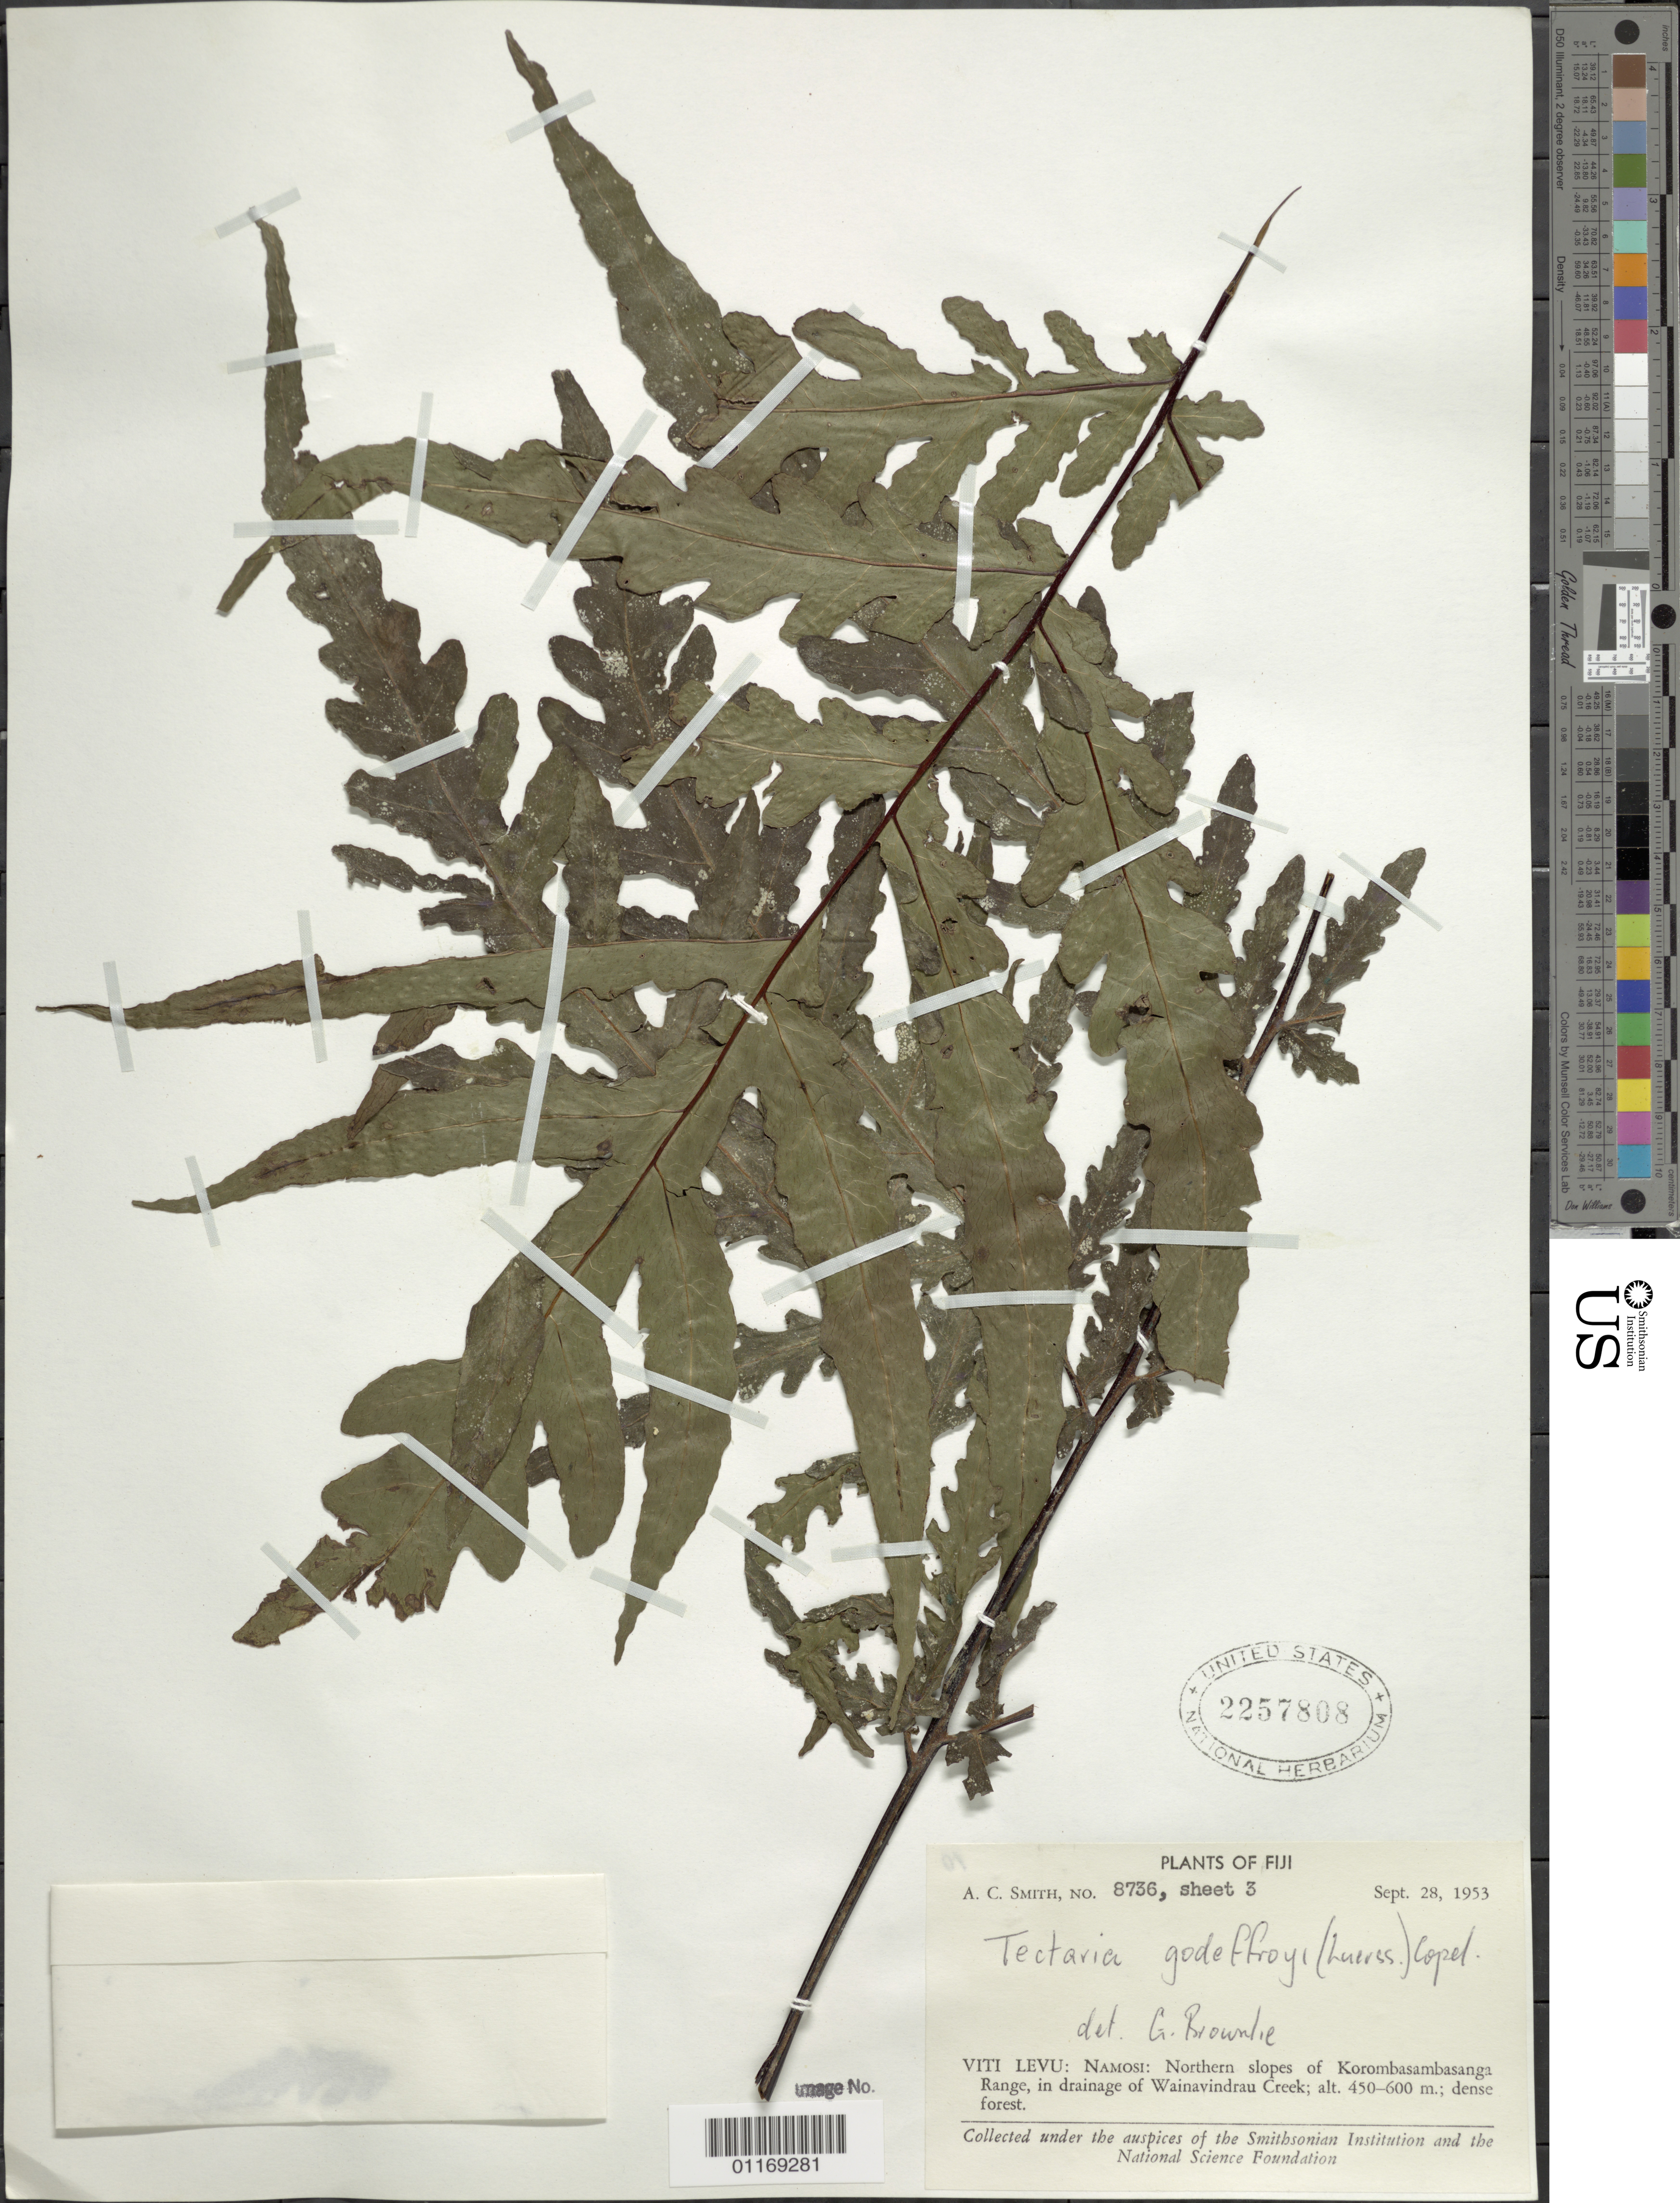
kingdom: Plantae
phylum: Tracheophyta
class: Polypodiopsida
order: Polypodiales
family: Tectariaceae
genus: Tectaria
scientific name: Tectaria godeffroyi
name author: (Luerss.) Copel.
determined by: Brownlie, G.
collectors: A. C. Smith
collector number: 8736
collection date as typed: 28 Sep 1953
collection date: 1953-09-28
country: Fiji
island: Viti Levu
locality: Namosi, northern slopes of korombasambasanga range, in drainage of wainavindrau creek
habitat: Dense forest.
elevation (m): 450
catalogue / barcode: US 2257808